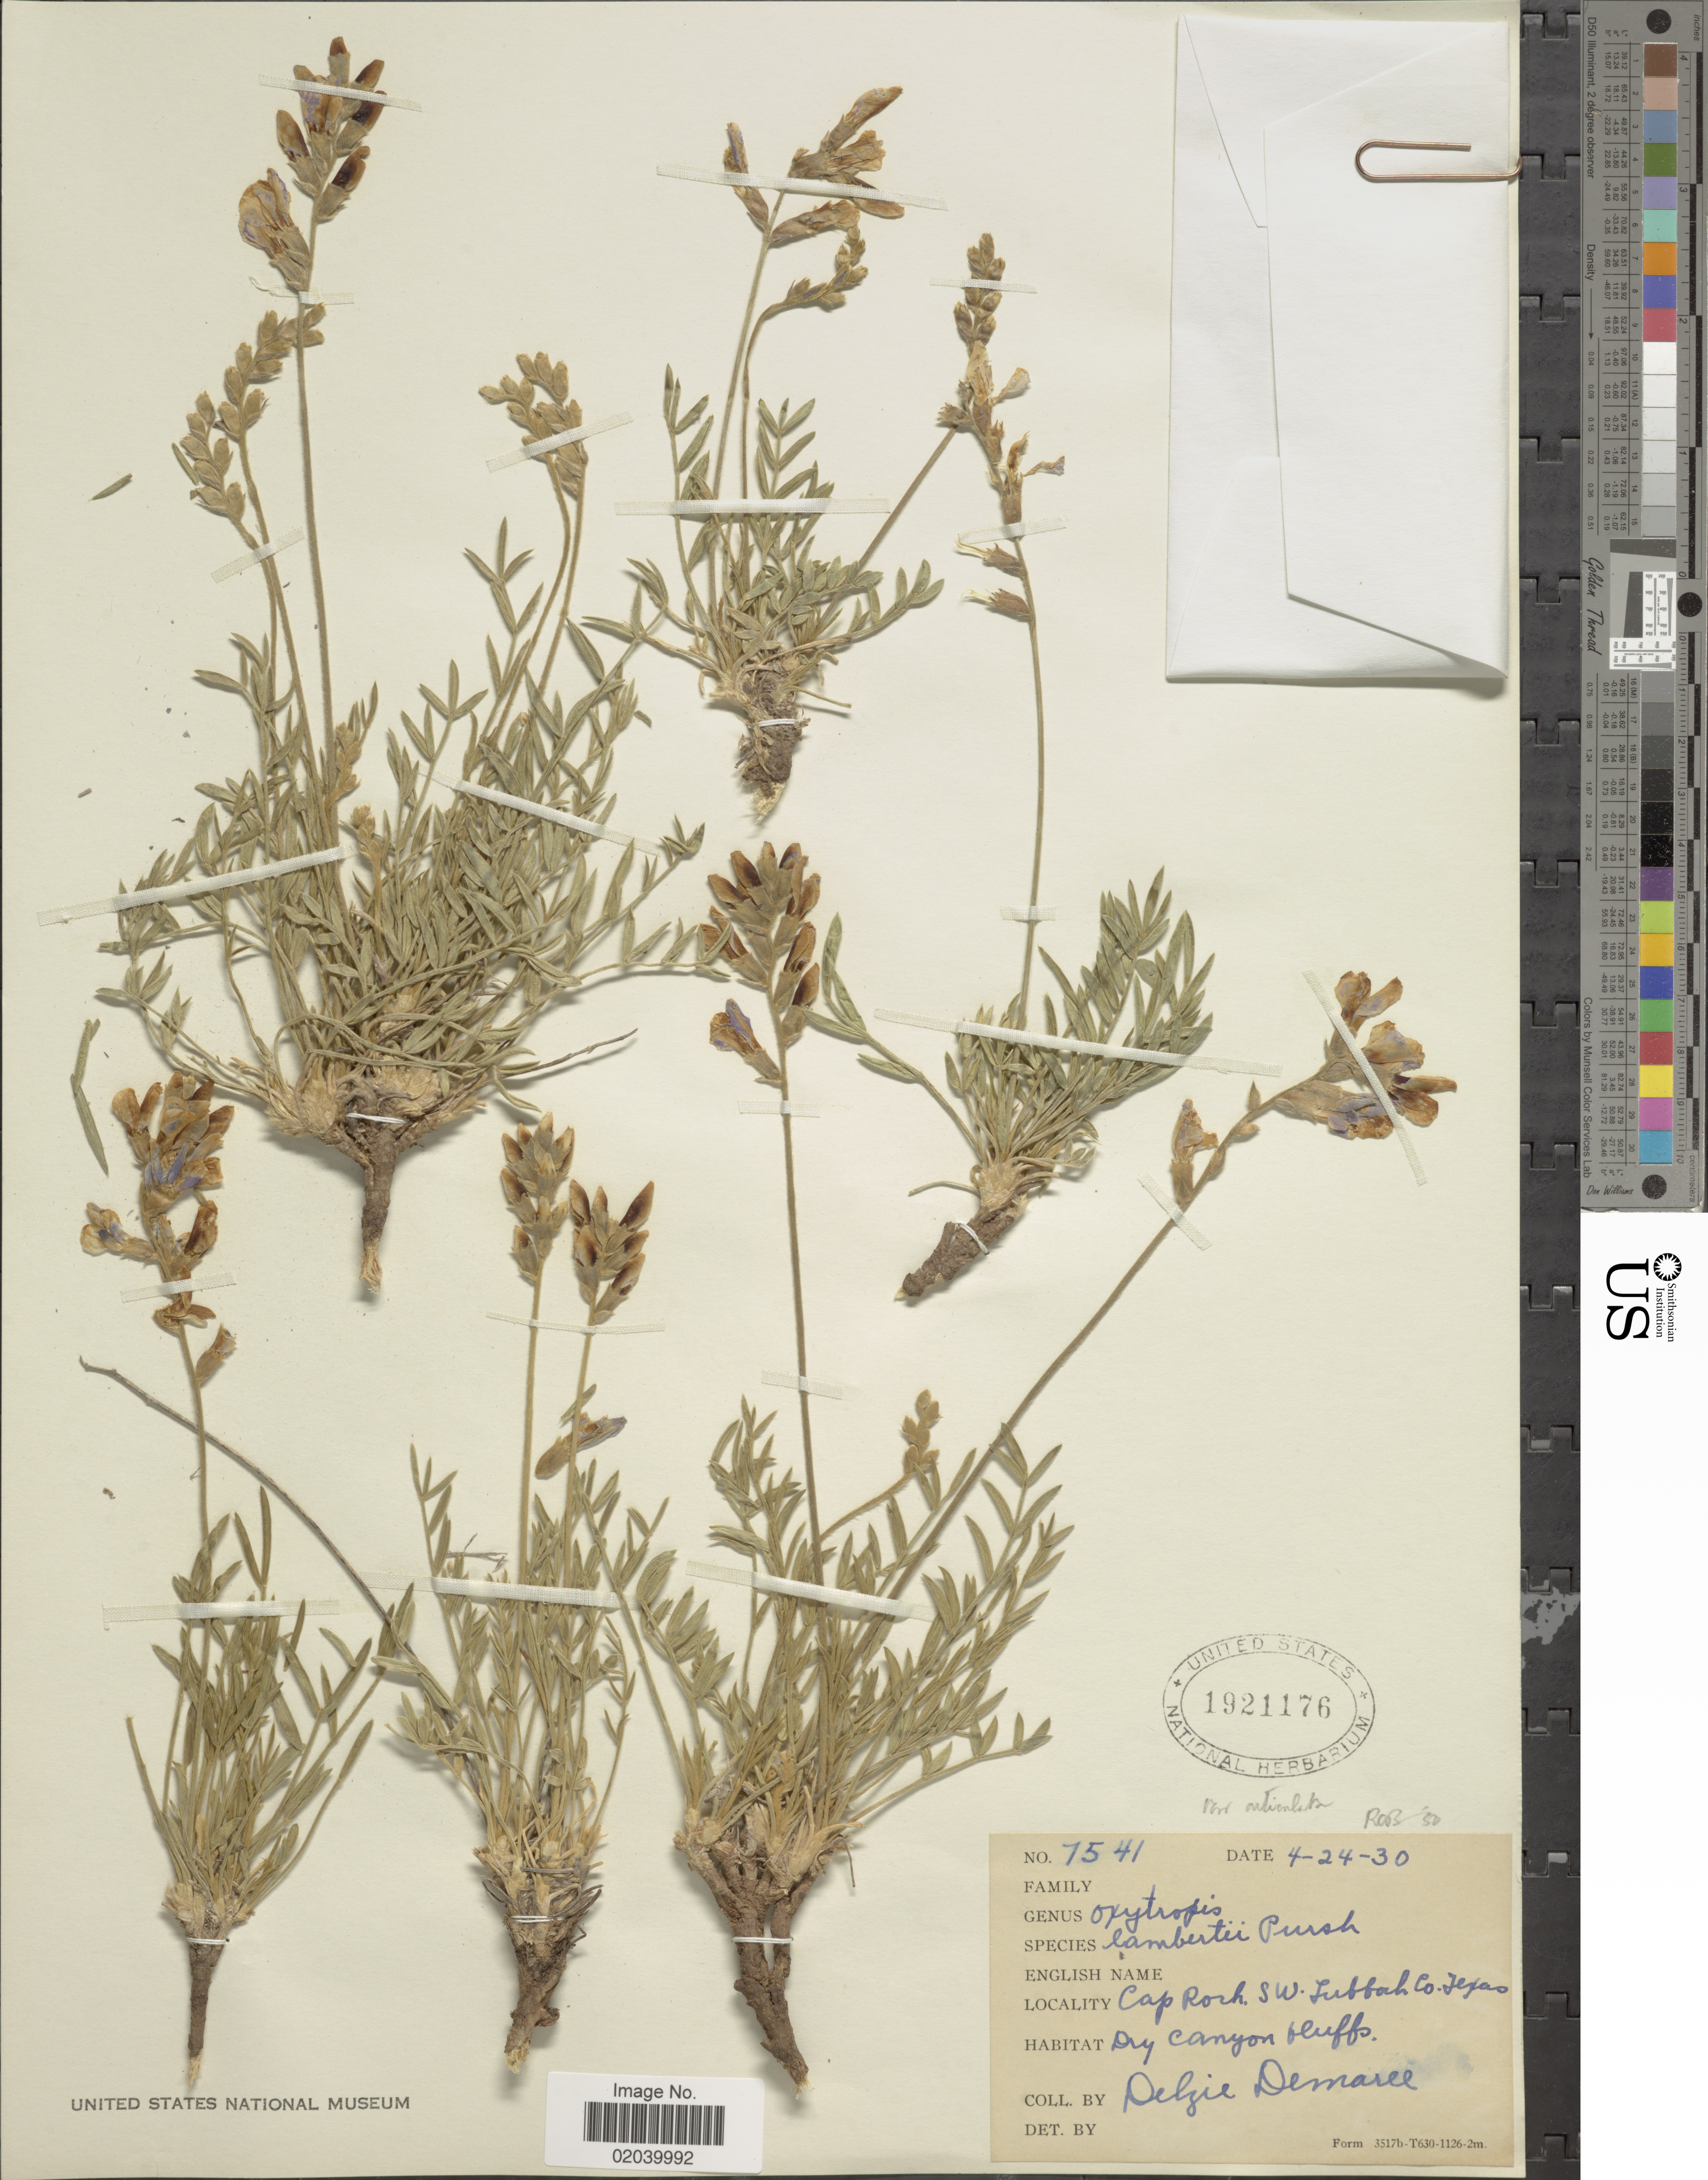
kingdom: Plantae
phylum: Tracheophyta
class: Magnoliopsida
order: Fabales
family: Fabaceae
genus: Oxytropis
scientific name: Oxytropis lambertii var. articulata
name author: (Greene) Barneby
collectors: D. Demaree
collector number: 7541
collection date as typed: Transcribed d/m/y: 24/4/30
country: United States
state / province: Texas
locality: Cap Rock. Lubbock Co.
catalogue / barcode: US 1921176